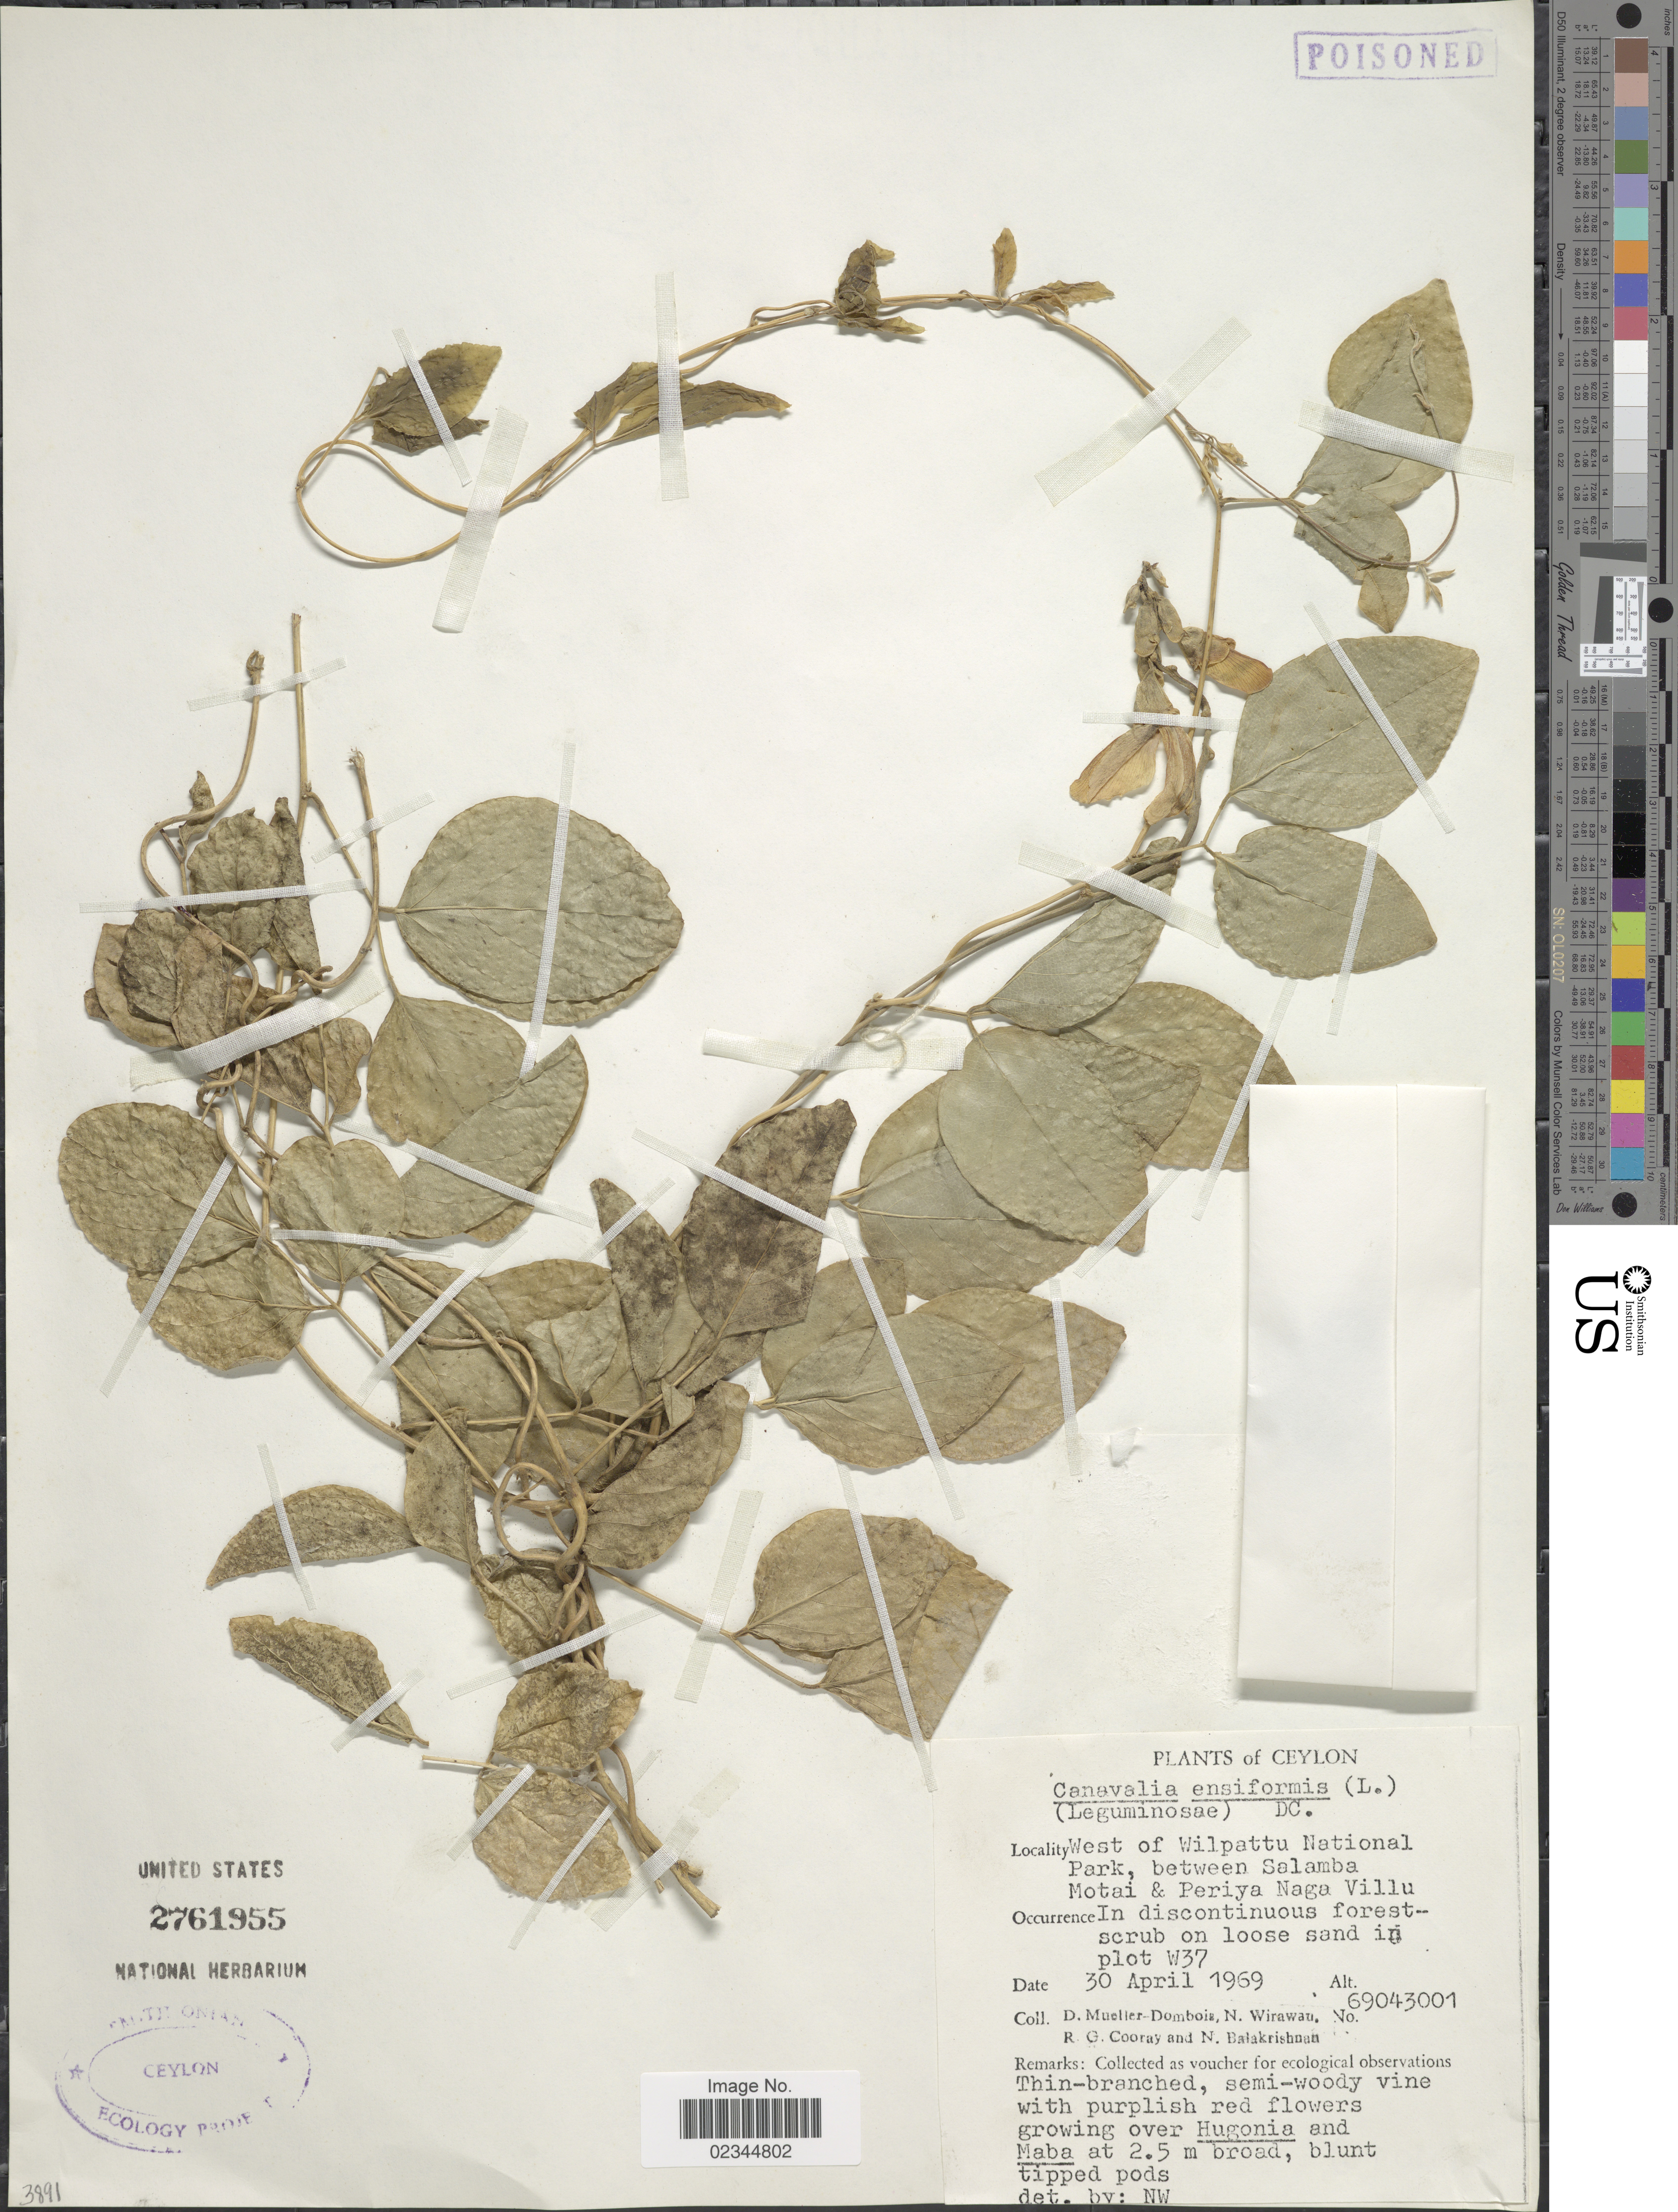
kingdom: Plantae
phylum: Tracheophyta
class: Magnoliopsida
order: Fabales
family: Fabaceae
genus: Canavalia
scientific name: Canavalia ensiformis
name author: (L.) DC.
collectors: D. Mueller-Dombois, N. Wirawan, R. Cooray & N. Balakrishnan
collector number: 69043001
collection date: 1969-04-30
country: Sri Lanka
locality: Ceylon. West of Wilpattu National Park, between Salamba Motai & Periya Naga Villu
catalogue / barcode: US 2761955